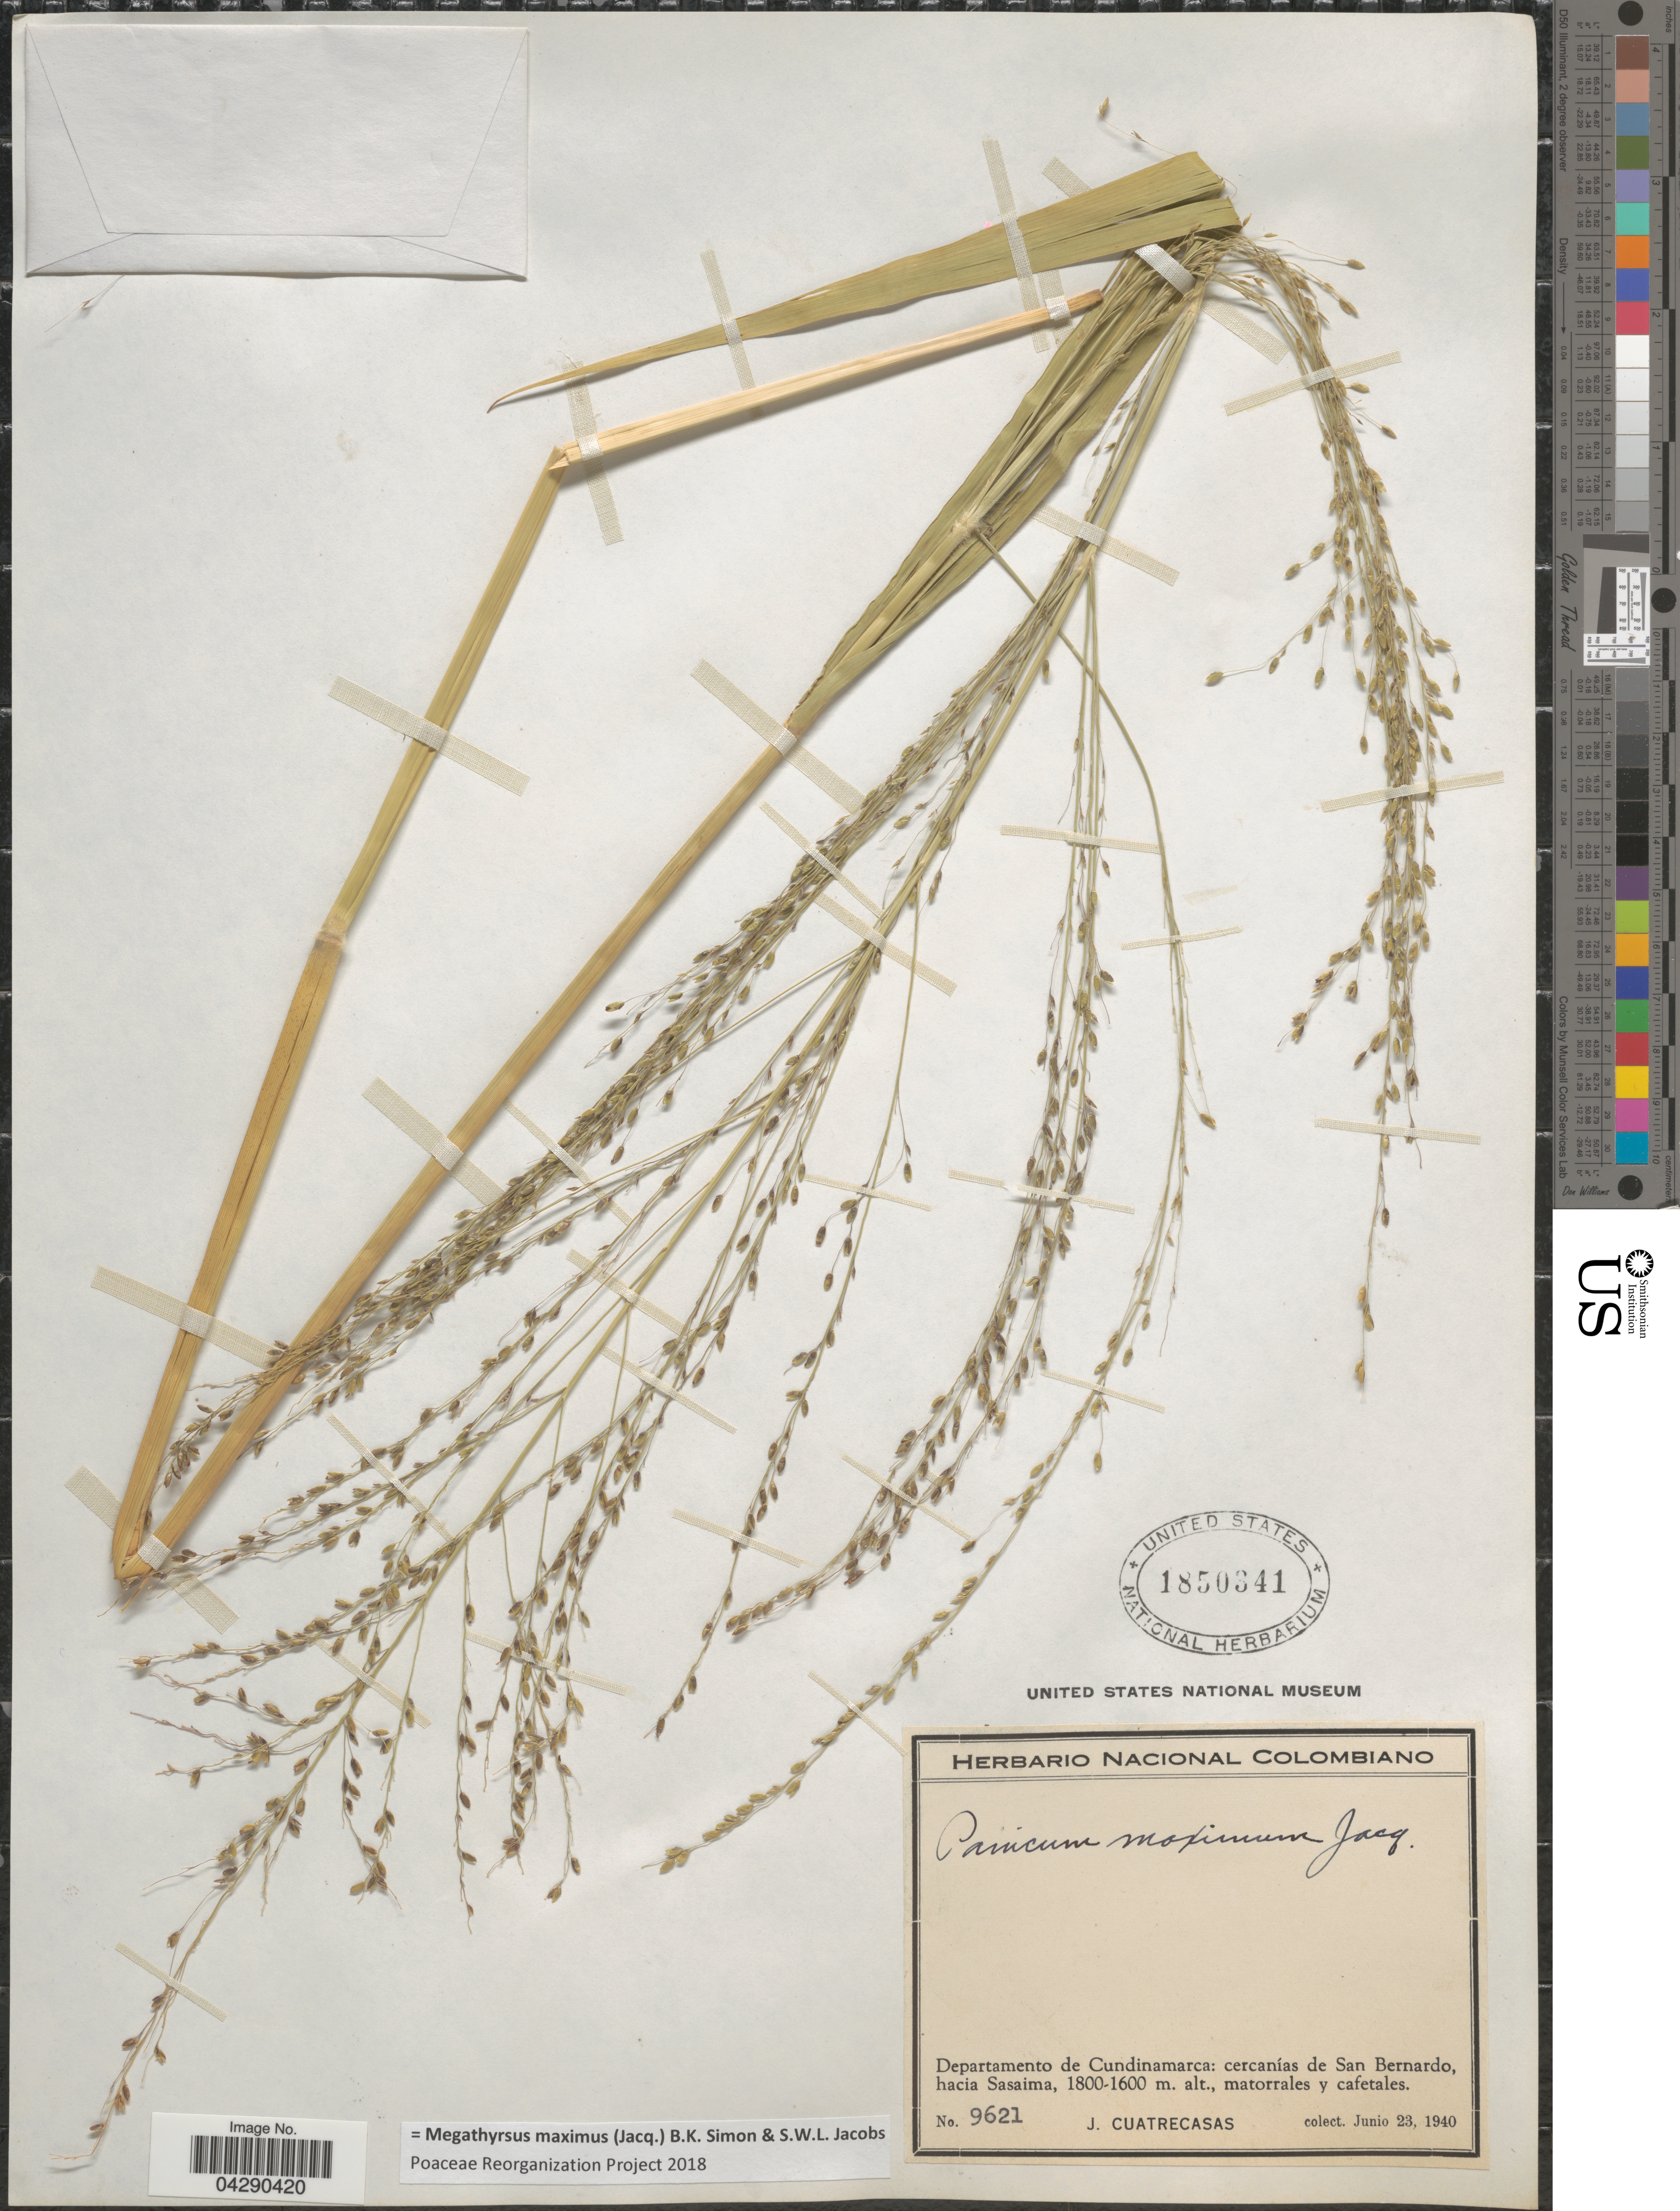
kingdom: Plantae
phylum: Tracheophyta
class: Liliopsida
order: Poales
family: Poaceae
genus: Megathyrsus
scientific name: Megathyrsus maximus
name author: (Jacq.) B.K. Simon & S.W.L. Jacobs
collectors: J. Cuatrecasas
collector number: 9621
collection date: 1940-06-23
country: Colombia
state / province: Cundinamarca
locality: Departamento de Cundinamarca: cercanías de San Bernardo, hacia Sasaima.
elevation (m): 1600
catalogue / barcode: US 1850341